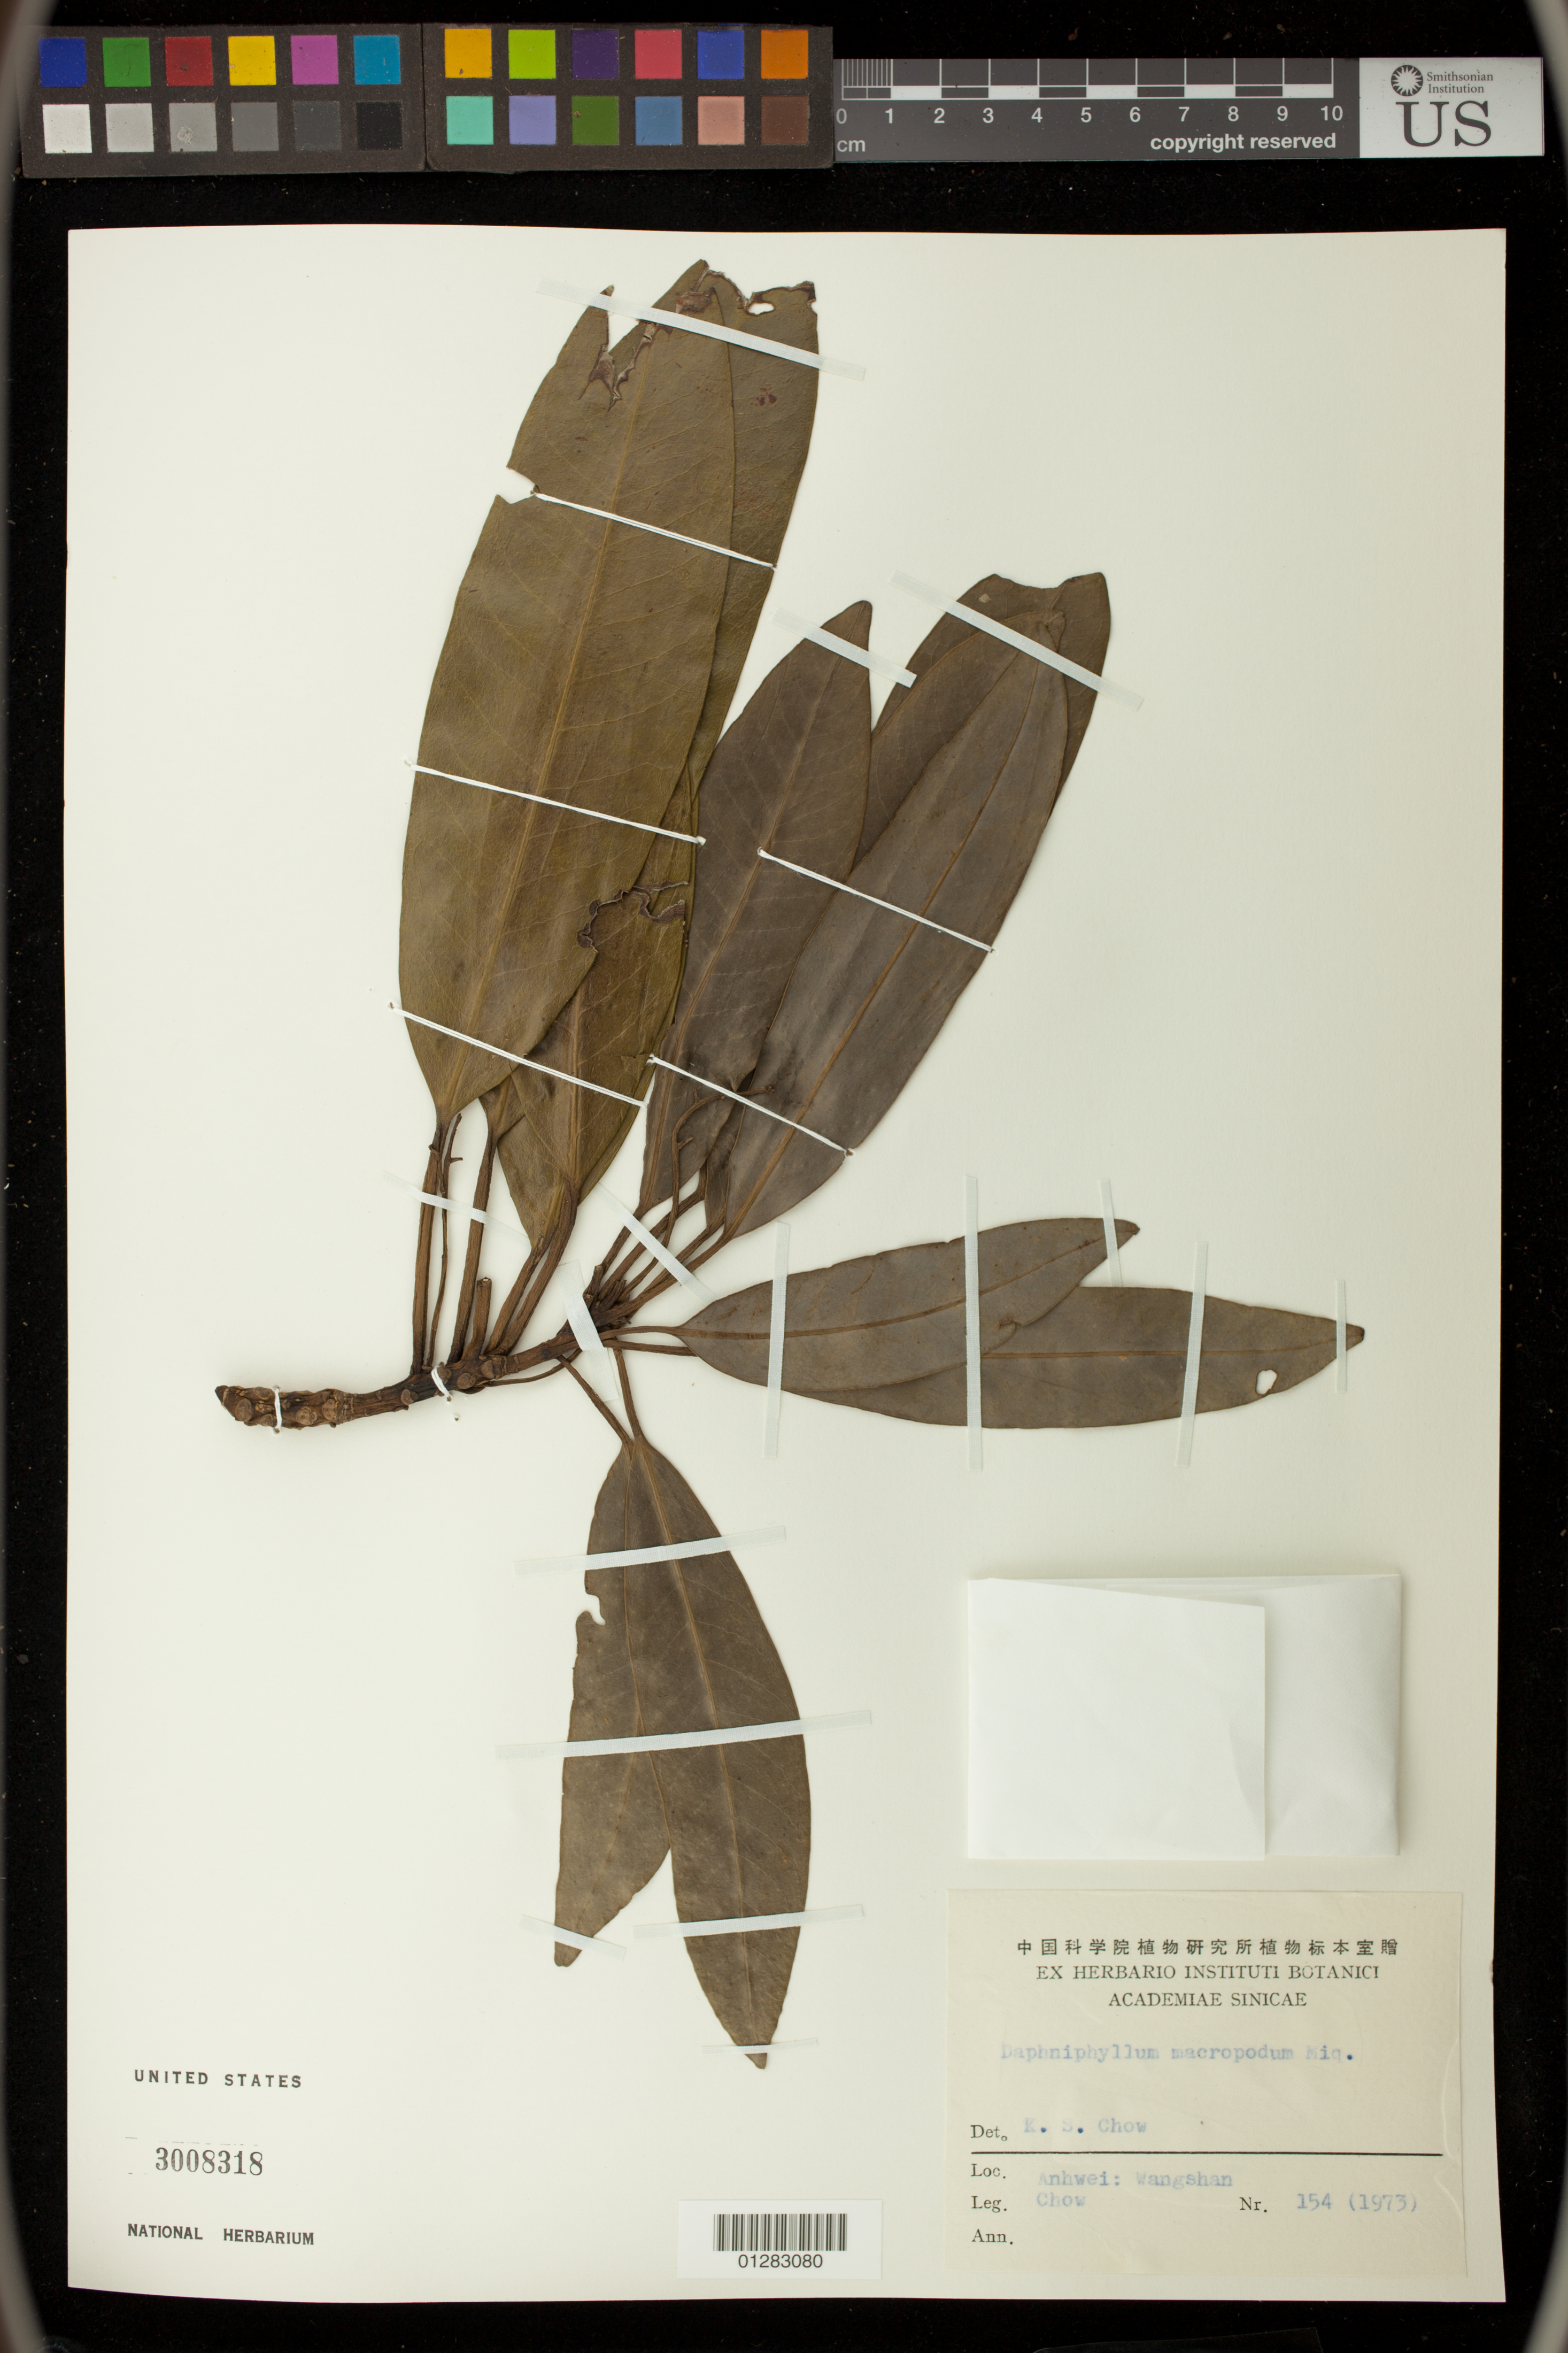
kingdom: Plantae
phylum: Tracheophyta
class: Magnoliopsida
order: Saxifragales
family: Daphniphyllaceae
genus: Daphniphyllum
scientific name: Daphniphyllum himalayense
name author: (Benth.) Müll. Arg.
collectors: Chow, --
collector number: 154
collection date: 1973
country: China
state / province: Anhui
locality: Anhwei, Wangshan, Anhui Sheng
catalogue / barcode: US 3008318